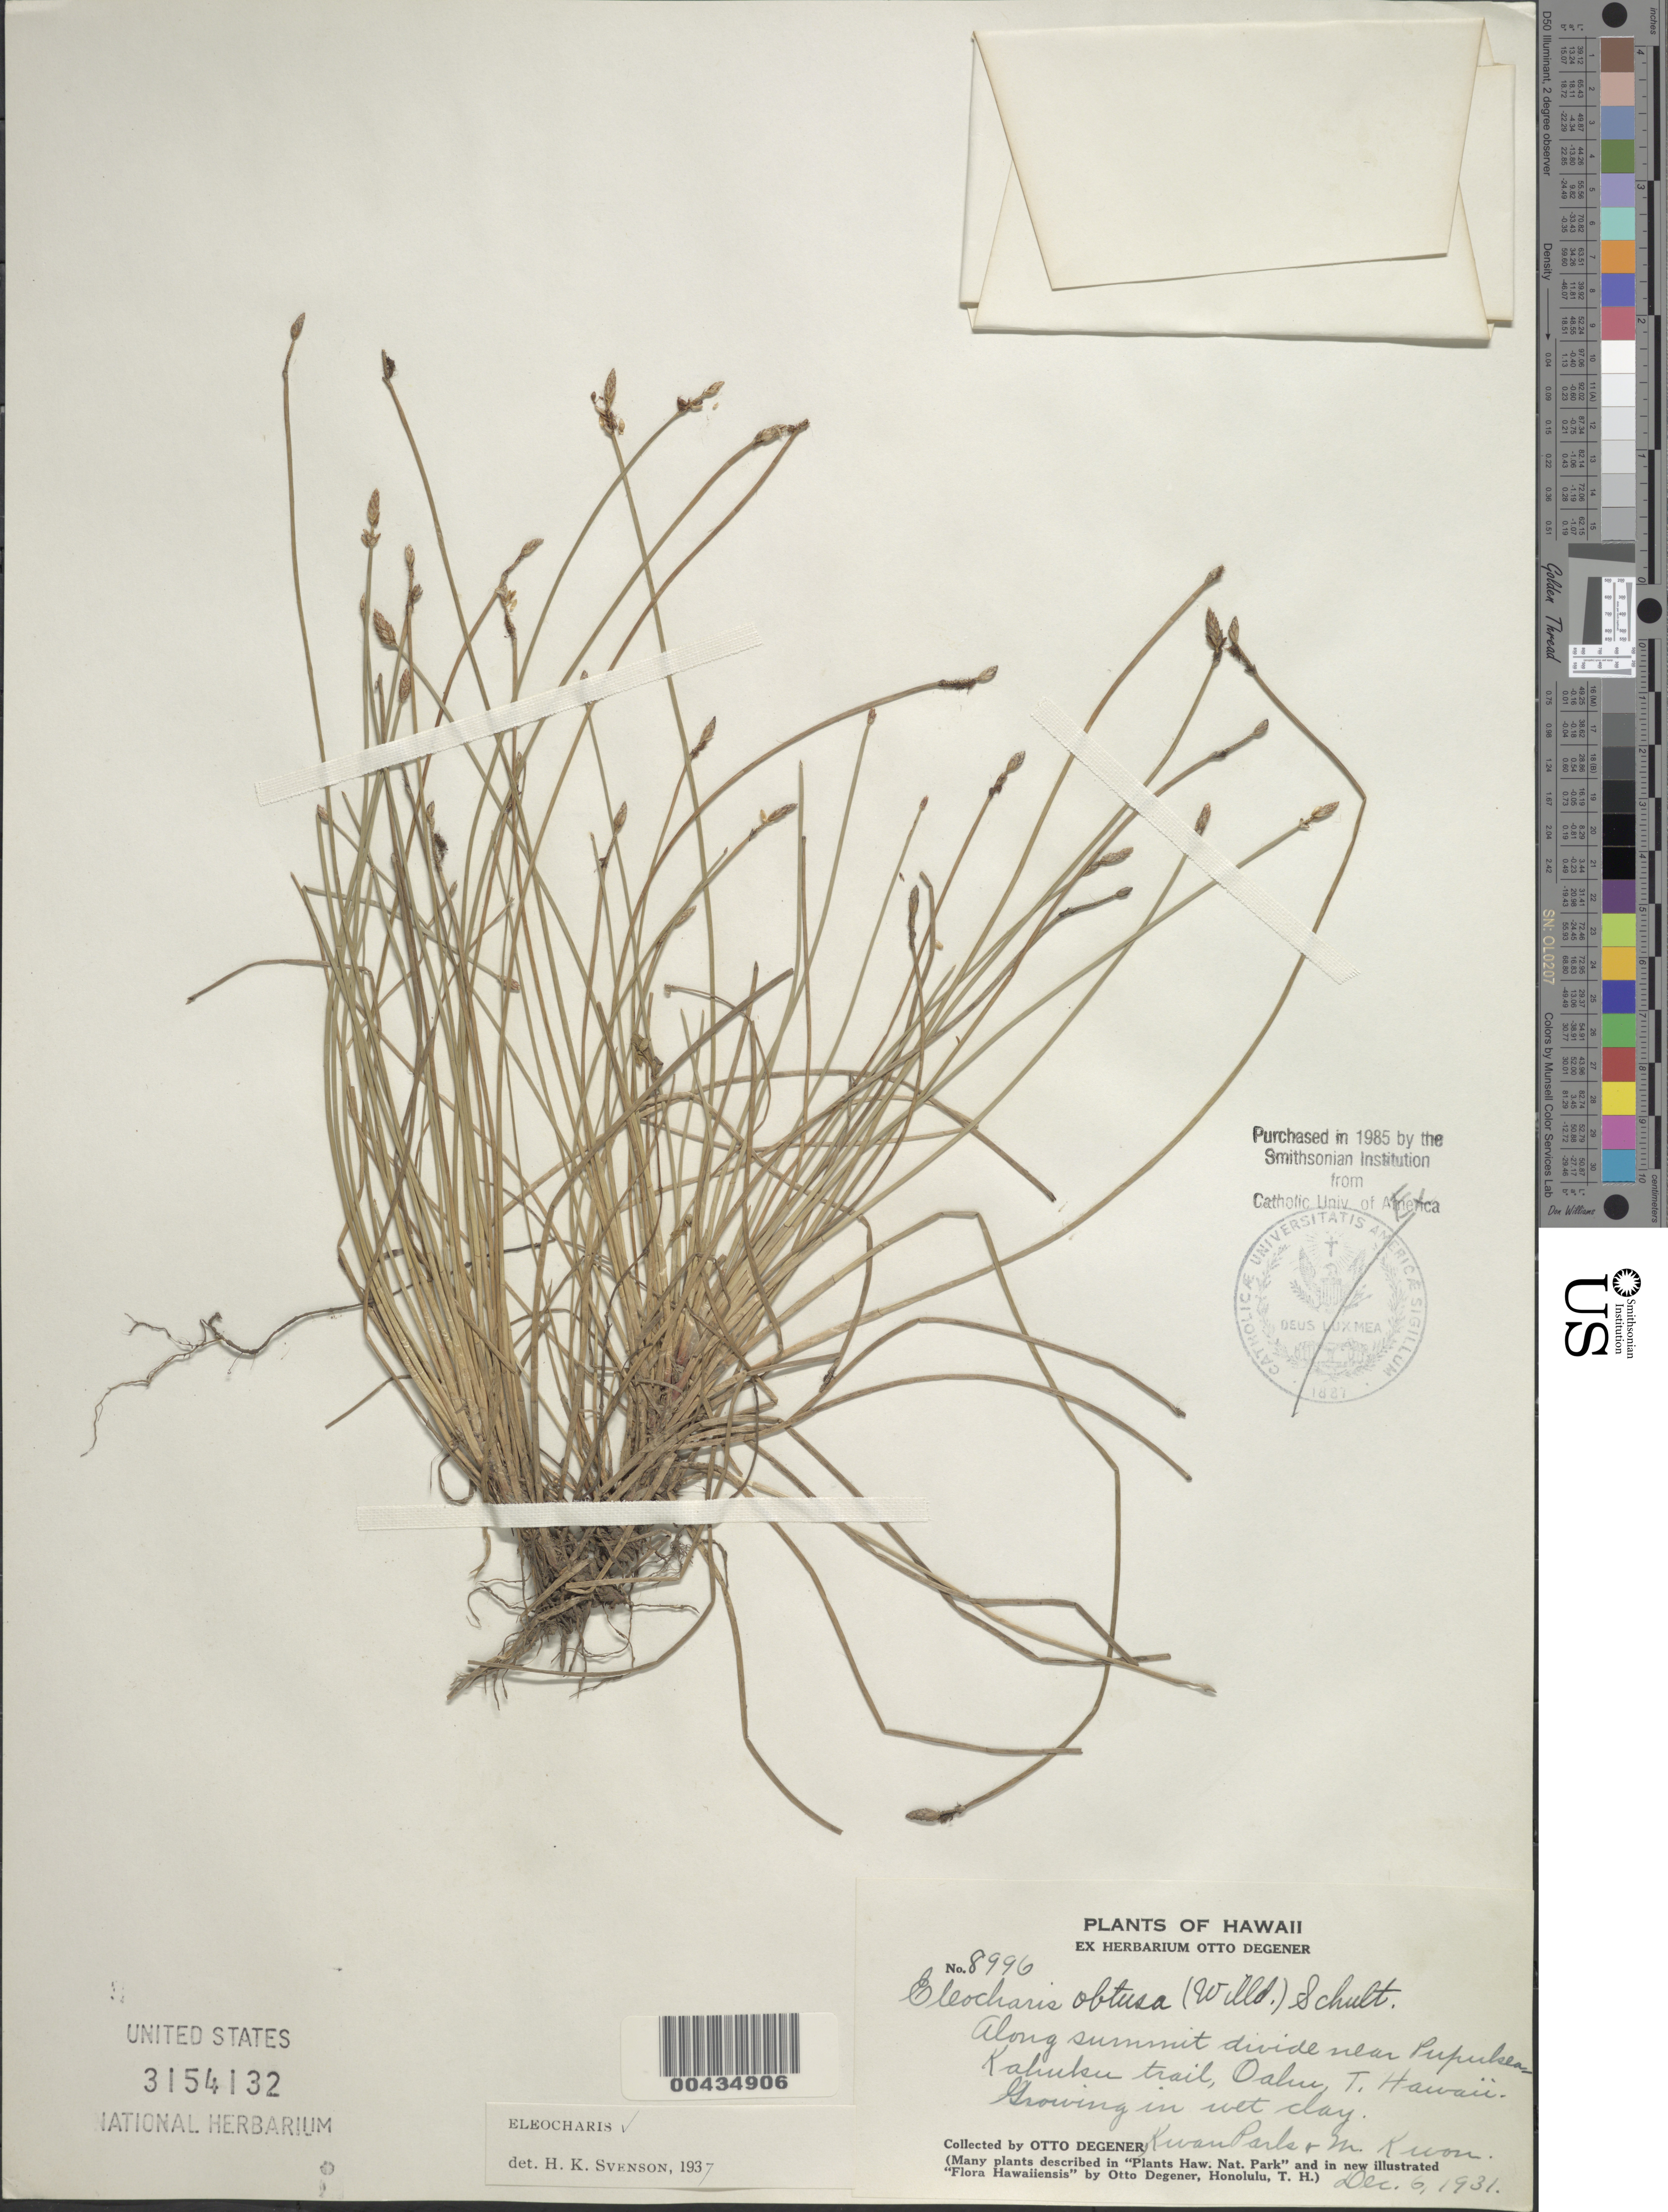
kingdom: Plantae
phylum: Tracheophyta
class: Liliopsida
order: Poales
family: Cyperaceae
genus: Eleocharis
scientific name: Eleocharis obtusa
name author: (Willd.) Schult.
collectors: O. Degener, K. Park & M. Kwon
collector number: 8996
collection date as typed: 6 Dec 1931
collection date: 1931-12-06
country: United States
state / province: Hawaii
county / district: Honolulu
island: Oahu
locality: Along summit divide near Pupukea, Kahuku trail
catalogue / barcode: US 3154132